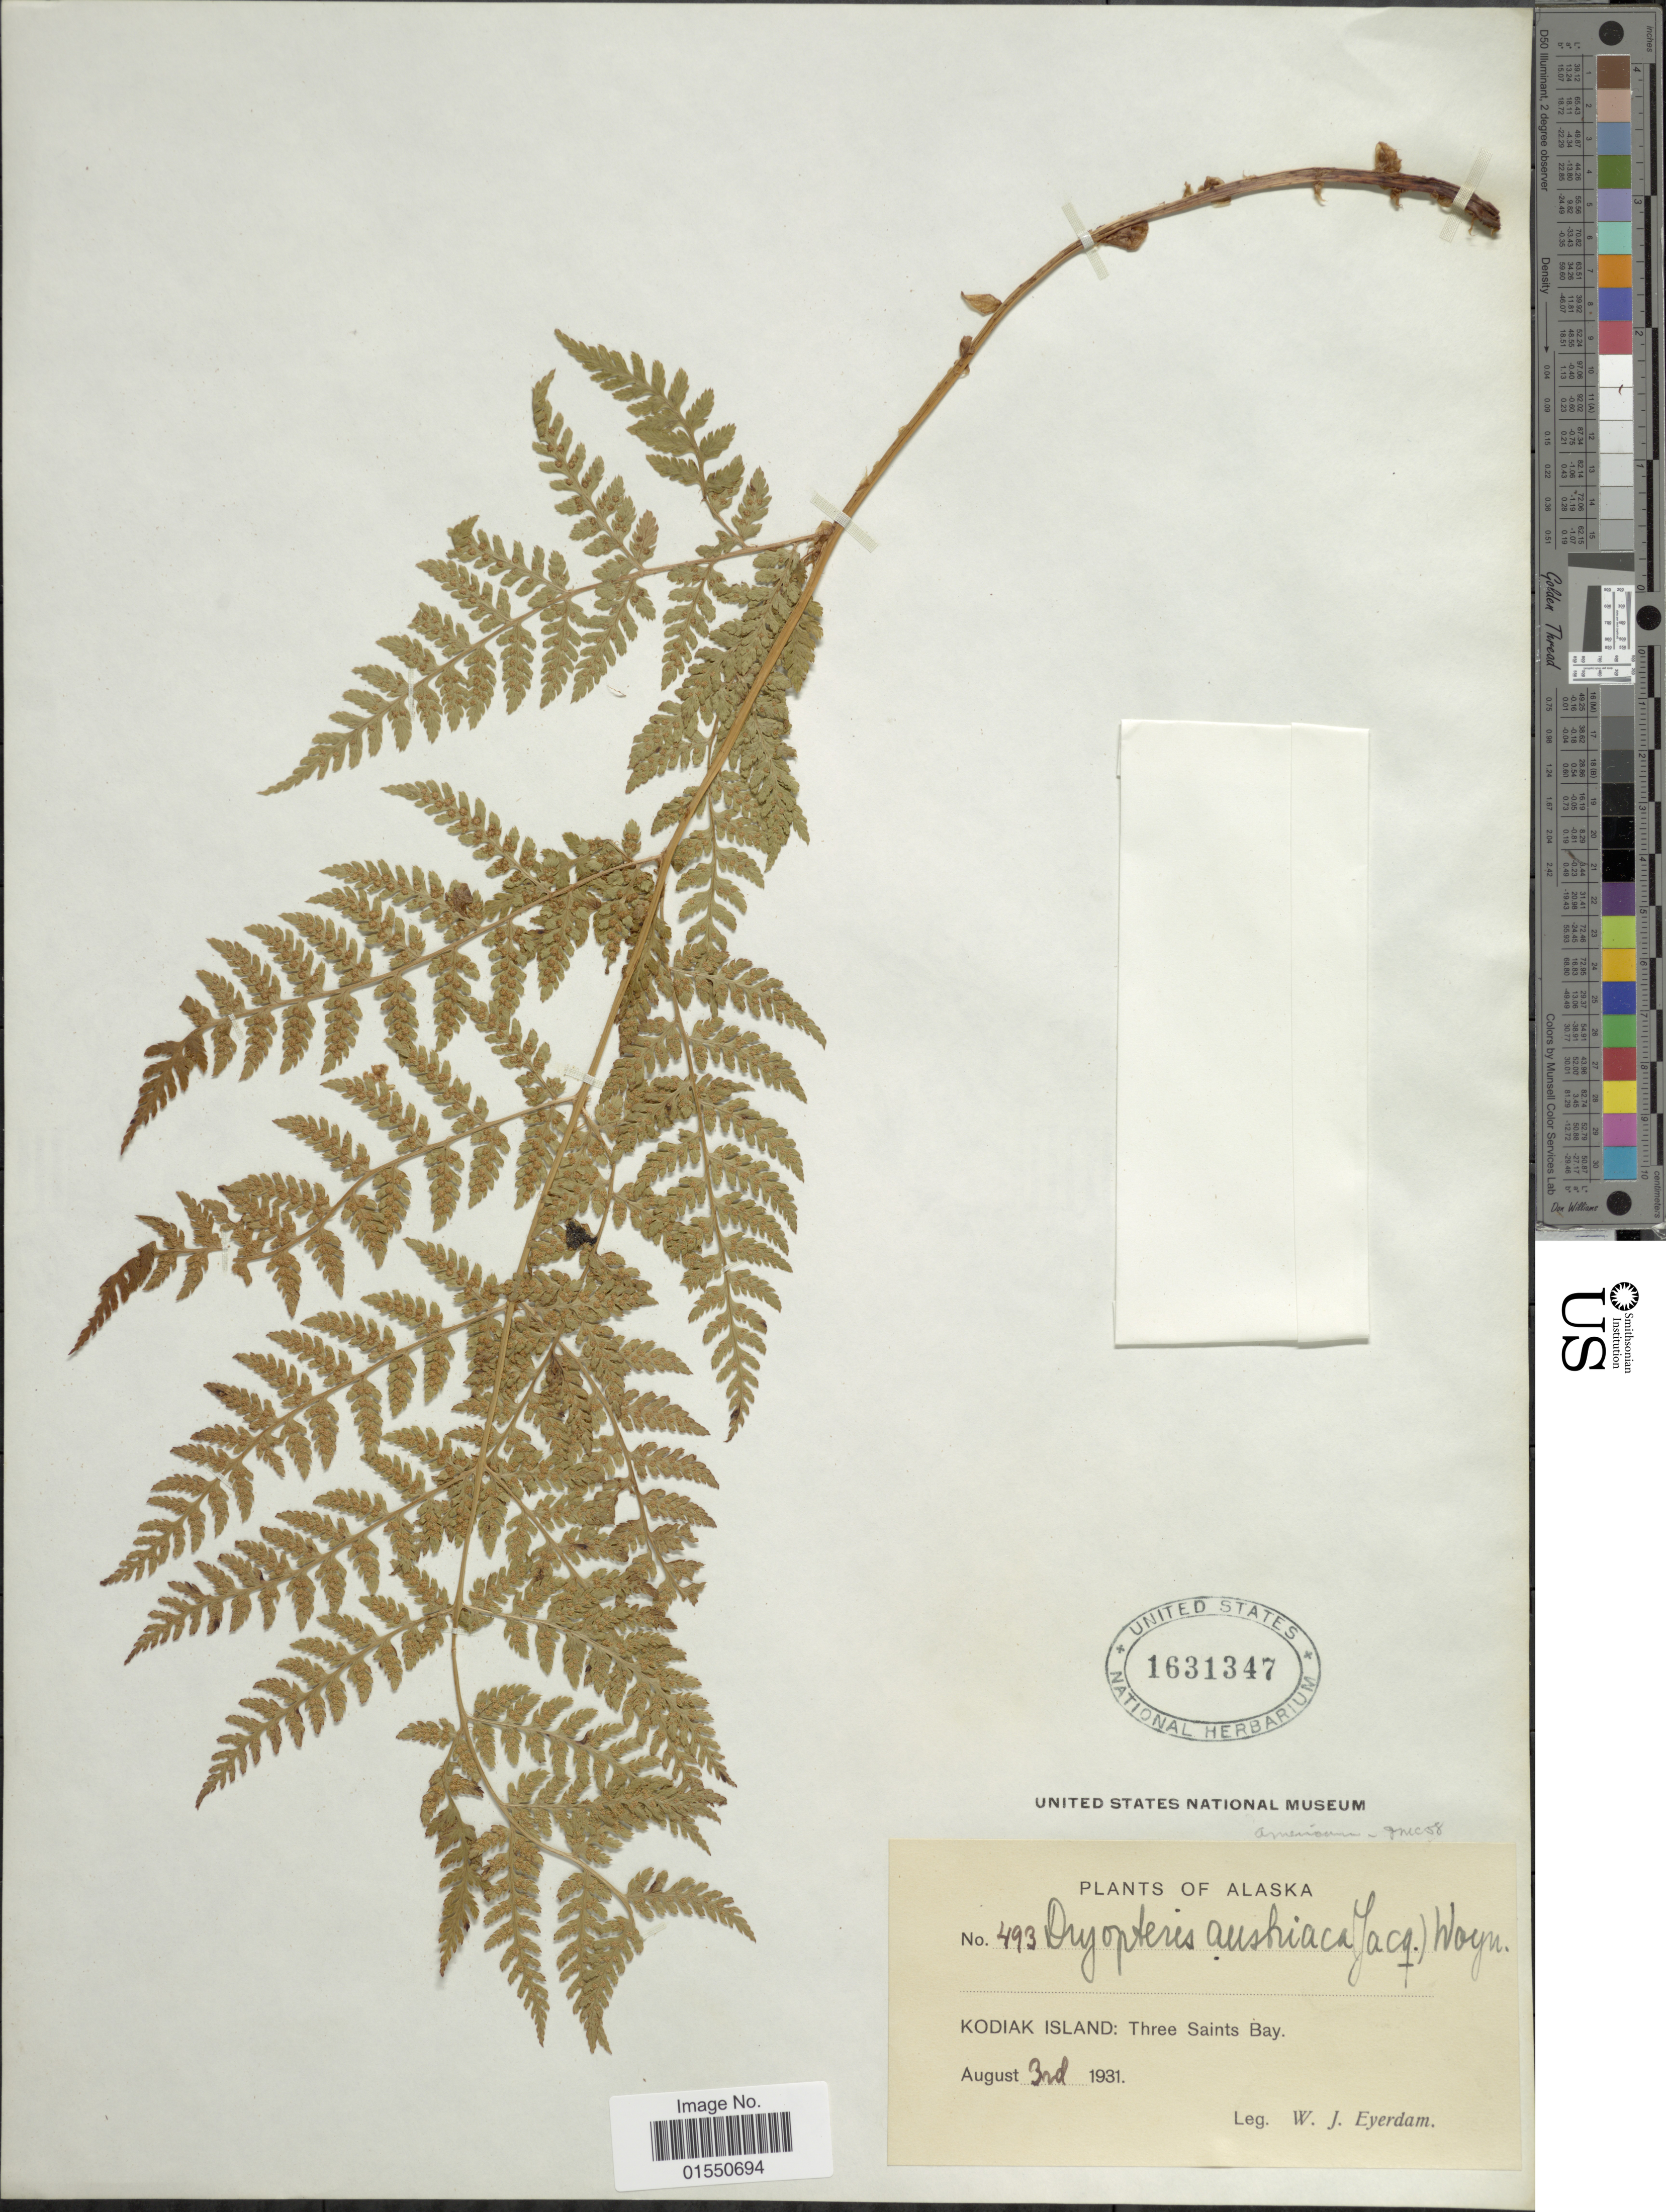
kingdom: Plantae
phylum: Tracheophyta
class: Polypodiopsida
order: Polypodiales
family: Dryopteridaceae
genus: Dryopteris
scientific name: Dryopteris expansa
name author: (C. Presl) Fraser-Jenk. & Jermy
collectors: W. J. Eyerdam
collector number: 493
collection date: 1931-08-03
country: United States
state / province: Alaska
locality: Kodiak Island: Three Saints Bay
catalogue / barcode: US 1631347